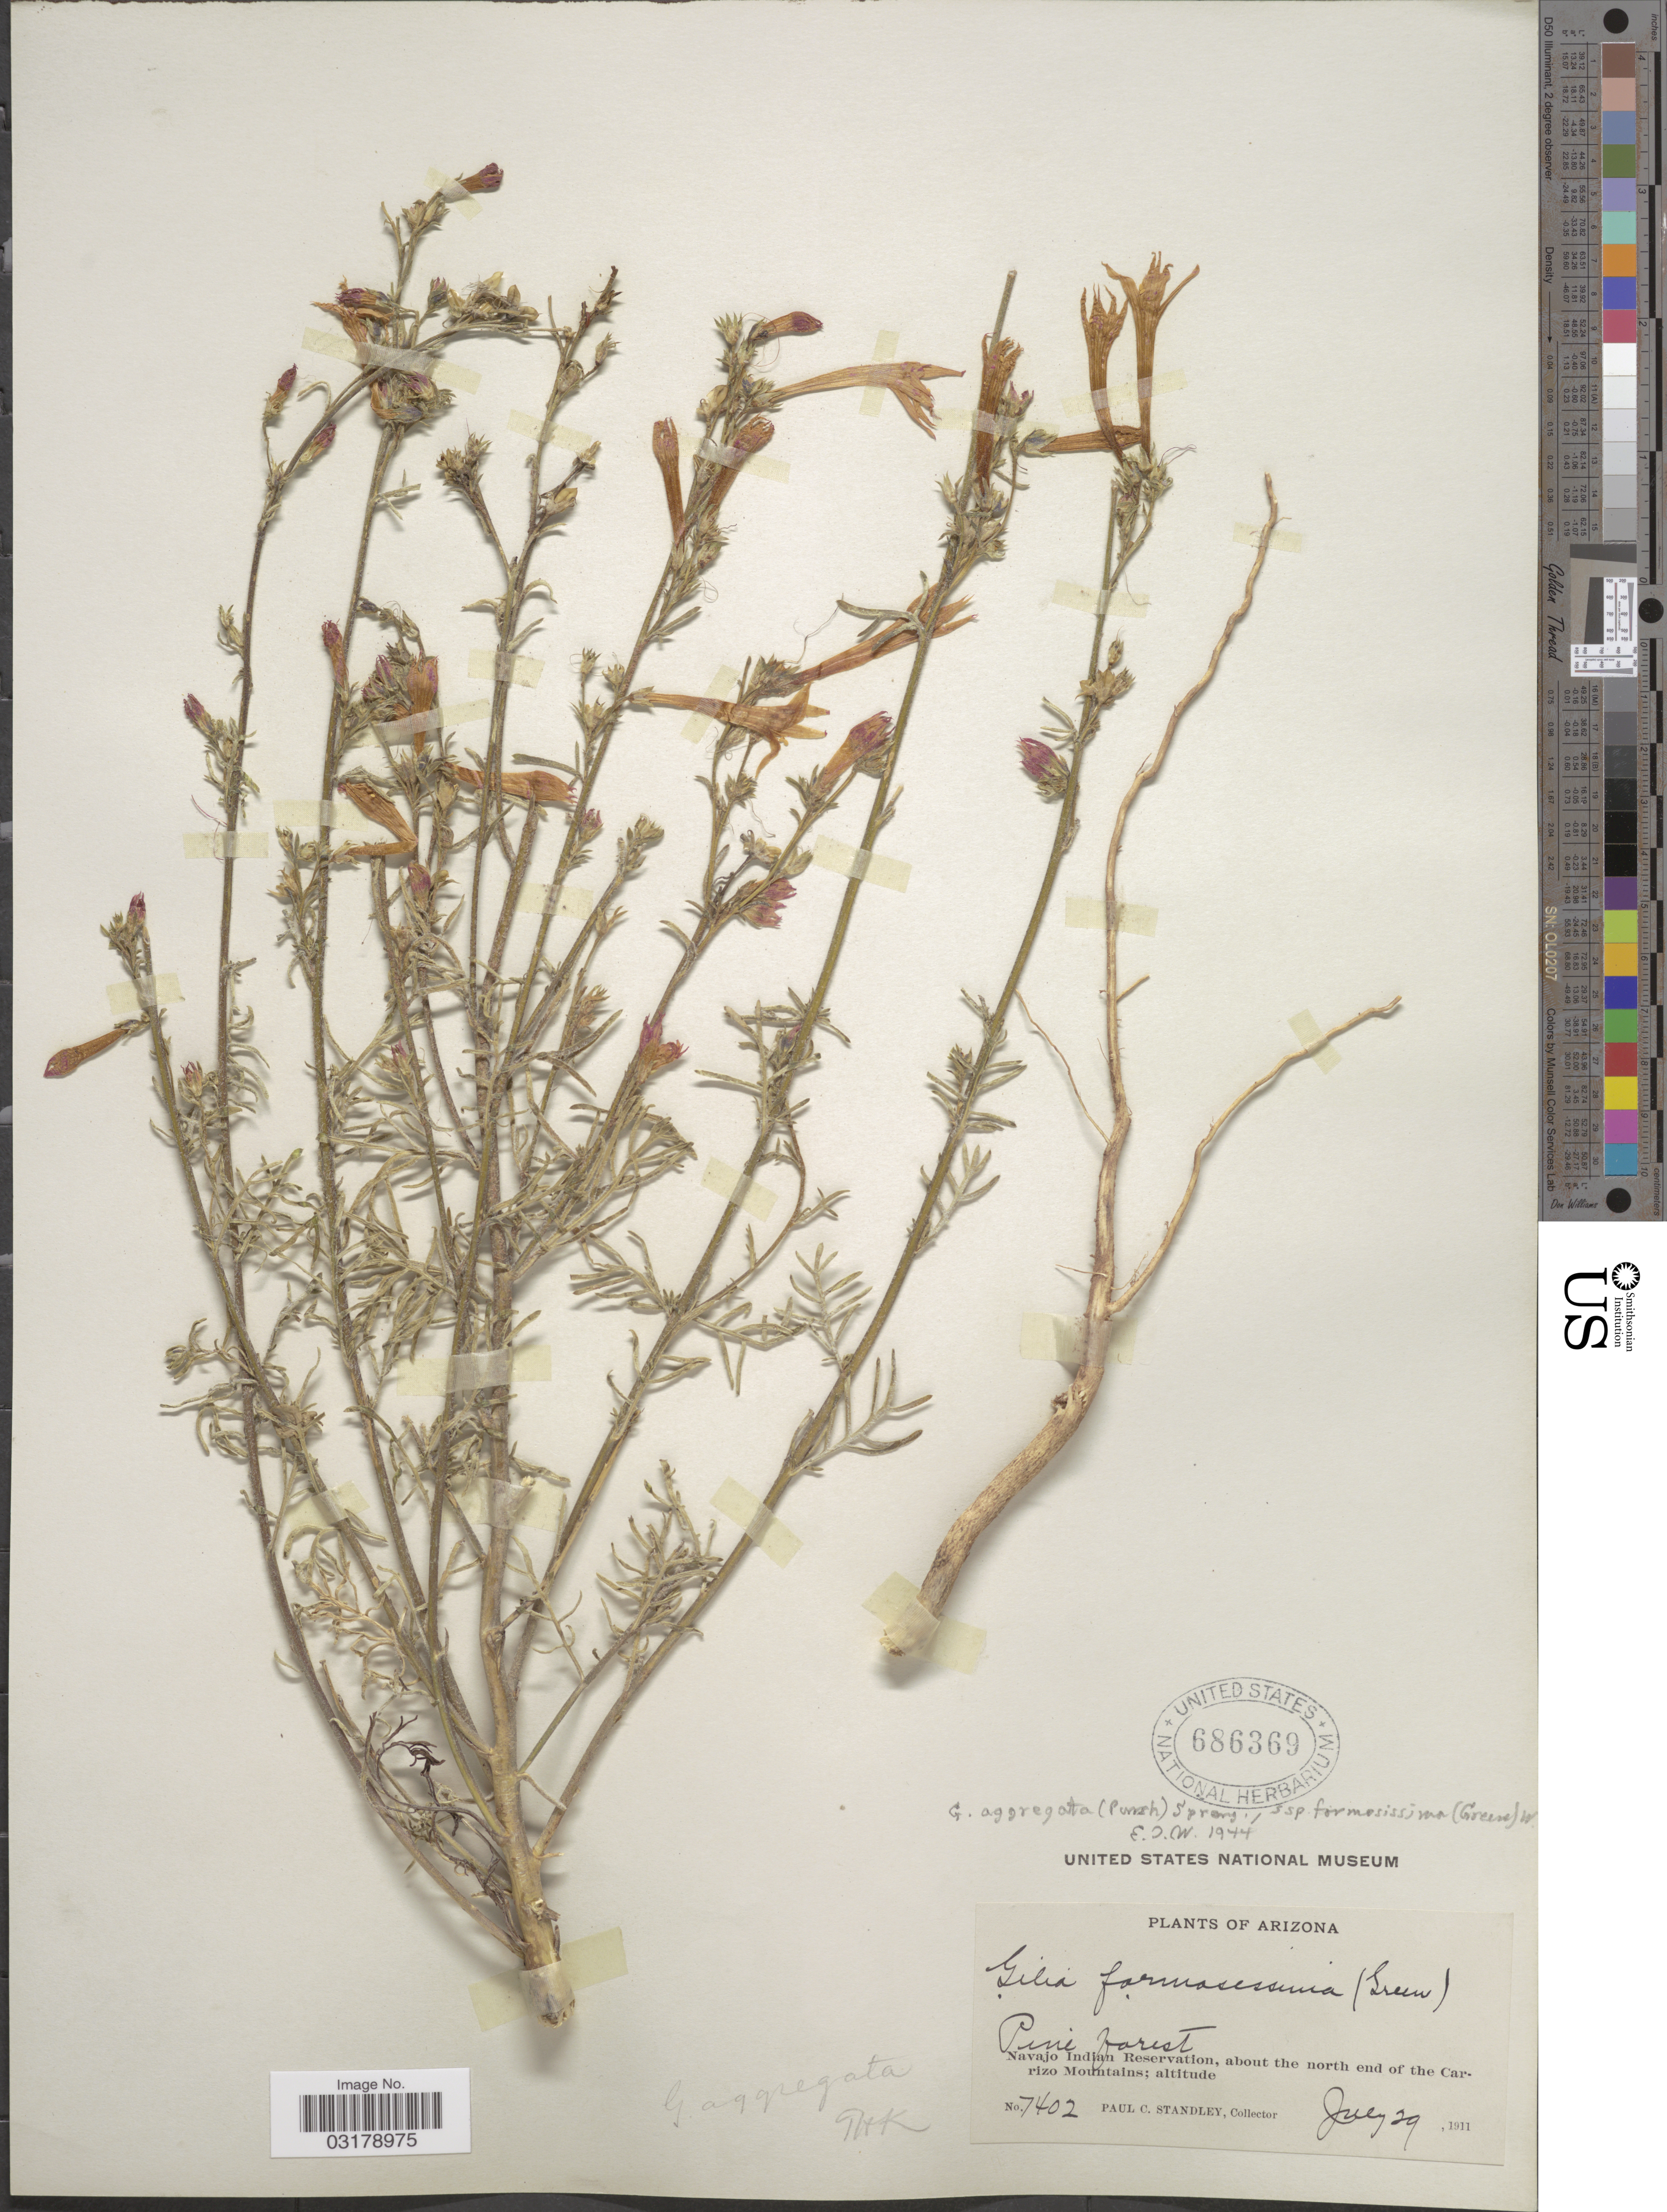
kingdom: Plantae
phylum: Tracheophyta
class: Magnoliopsida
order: Ericales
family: Polemoniaceae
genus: Ipomopsis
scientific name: Ipomopsis aggregata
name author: (Pursh) V.E. Grant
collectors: P. C. Standley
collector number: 7402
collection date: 1911-07-29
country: United States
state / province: Arizona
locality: Navajo Indian Reservation, about the north end of the Carrizo Mountains.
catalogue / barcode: US 686369